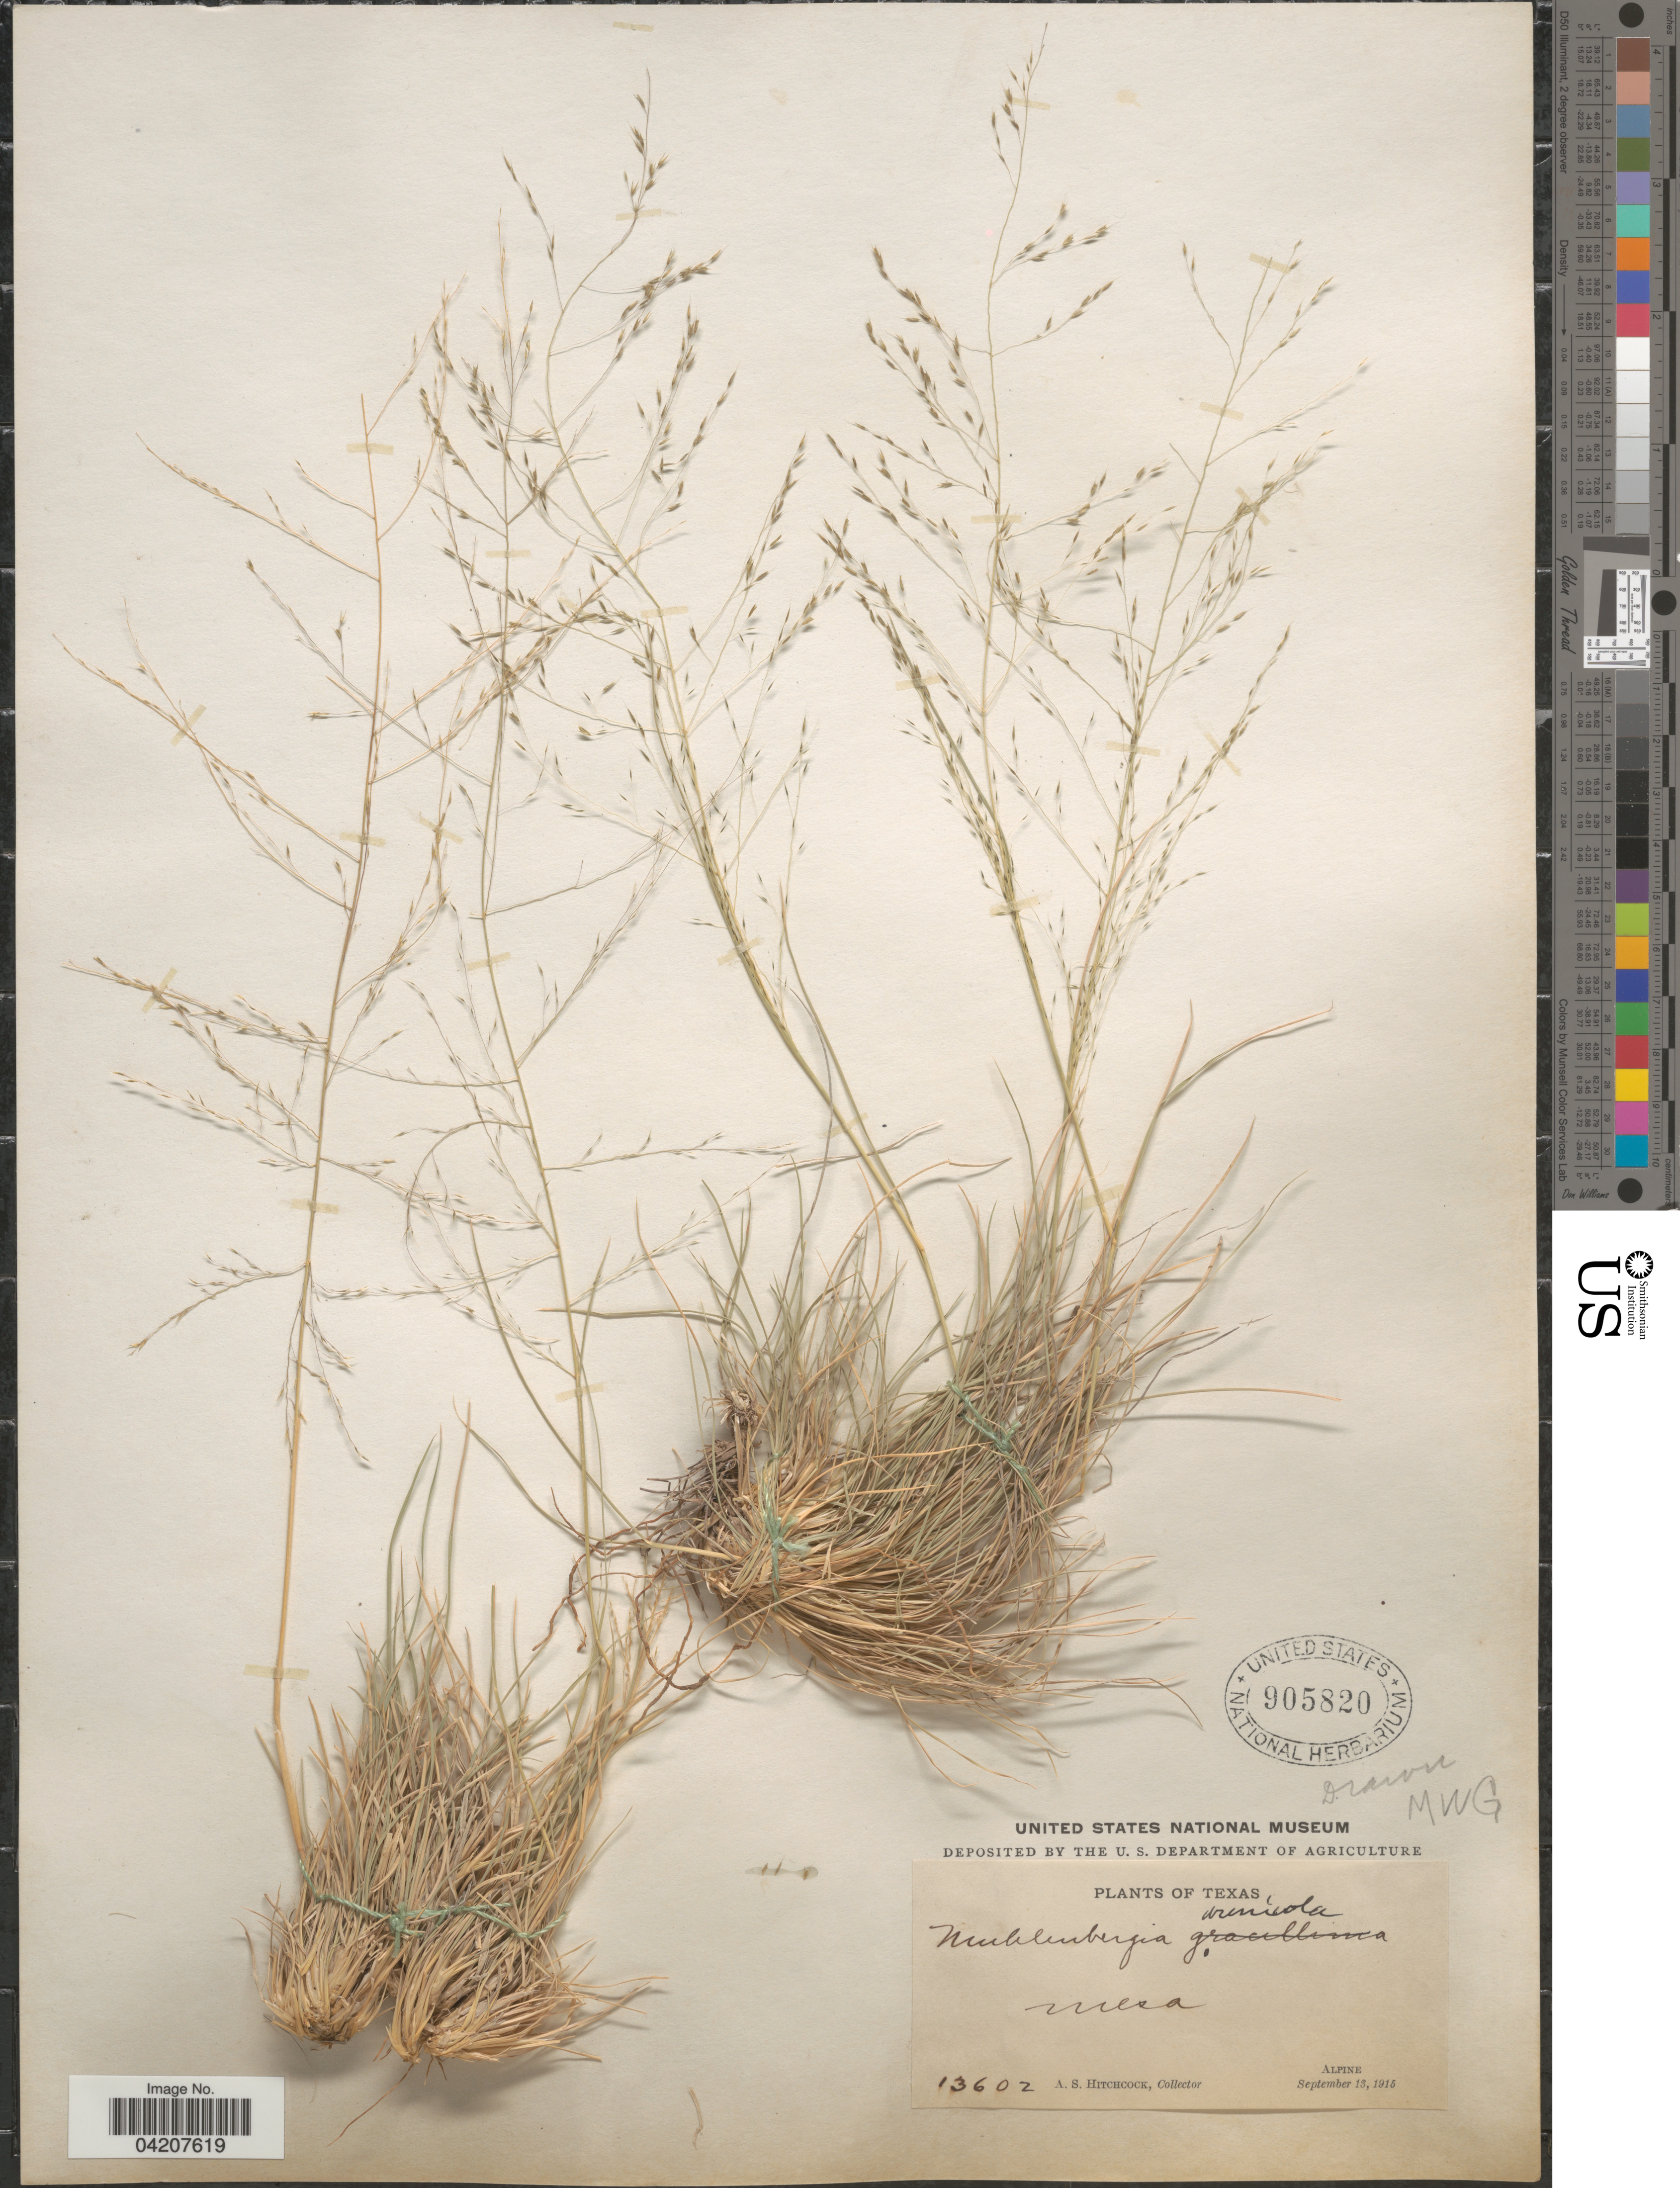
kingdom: Plantae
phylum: Tracheophyta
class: Liliopsida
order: Poales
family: Poaceae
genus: Muhlenbergia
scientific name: Muhlenbergia arenicola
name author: Buckley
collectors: A. S. Hitchcock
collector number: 13602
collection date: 1915-09-13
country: United States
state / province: Texas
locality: Mesa. Alpine.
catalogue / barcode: US 905820